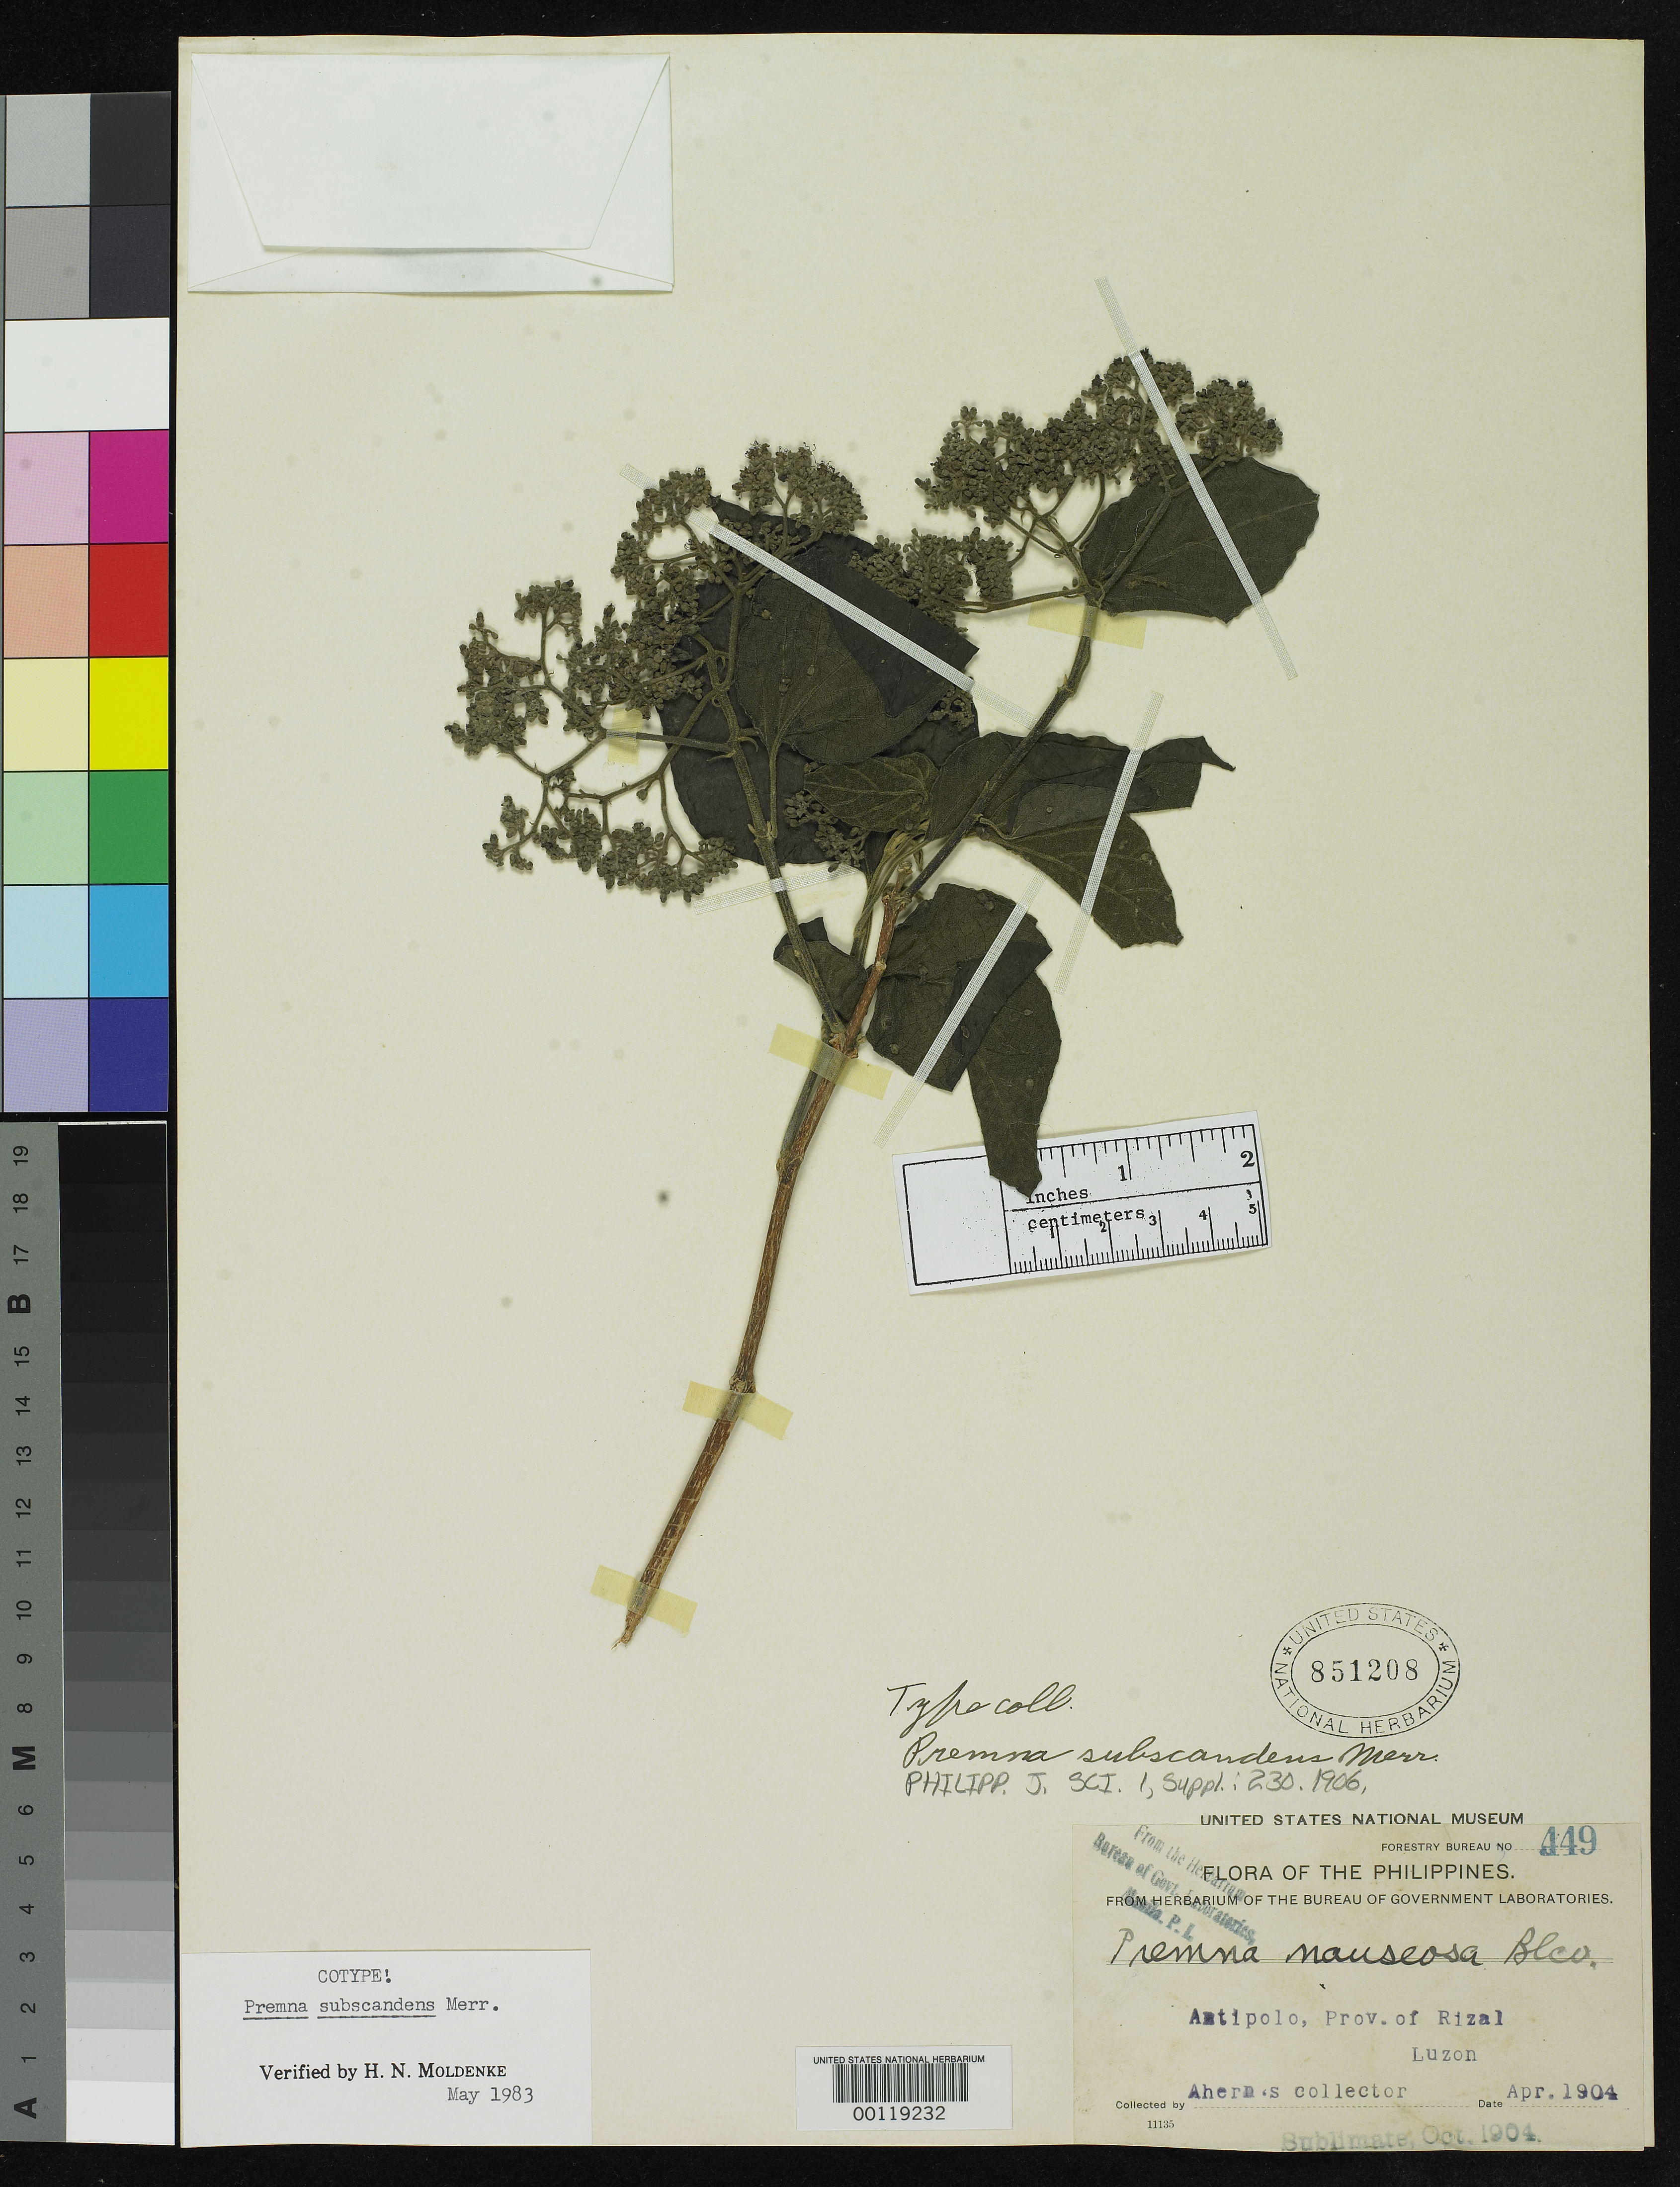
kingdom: Plantae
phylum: Tracheophyta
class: Magnoliopsida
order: Lamiales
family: Lamiaceae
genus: Premna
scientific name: Premna subscandens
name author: Merr.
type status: Isosyntype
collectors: Ahern's collector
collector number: For. Bur. 449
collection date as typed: Apr 1904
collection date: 1904-04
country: Philippines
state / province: Calabarzon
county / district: Rizal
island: Luzon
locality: Antipolo.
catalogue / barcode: US 851208